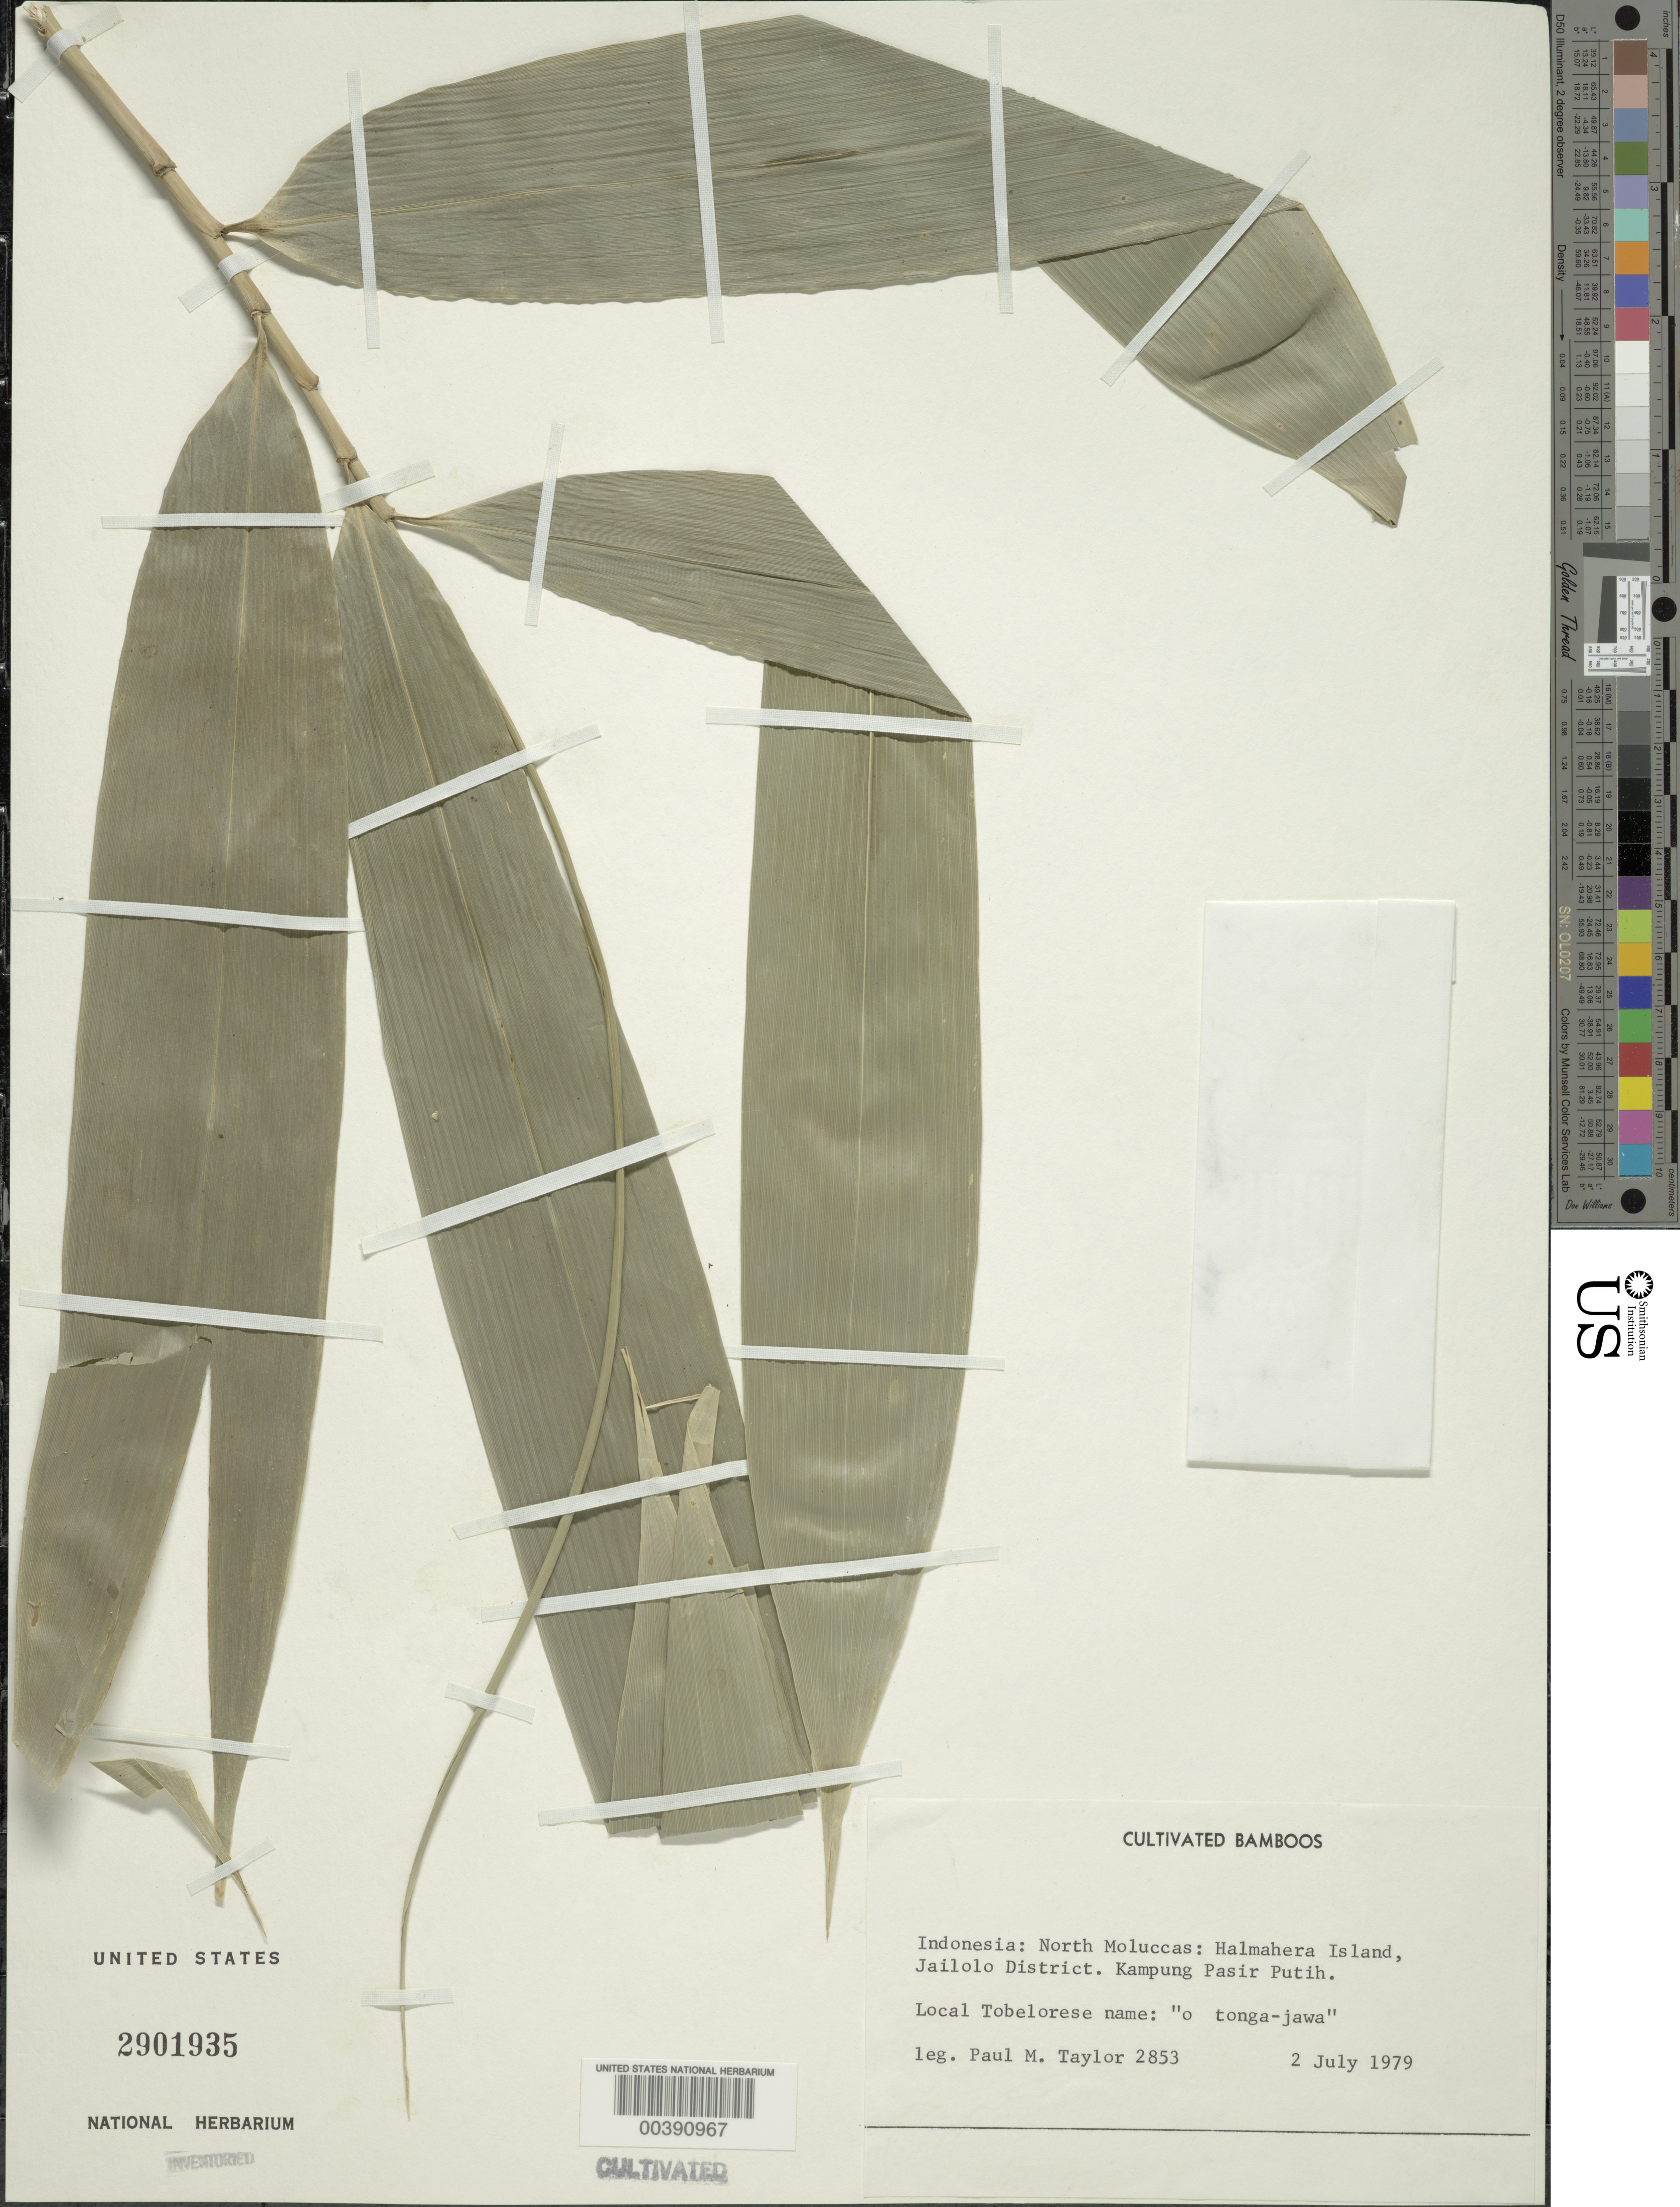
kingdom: Plantae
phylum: Tracheophyta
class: Liliopsida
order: Poales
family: Poaceae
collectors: P. M. Taylor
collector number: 2853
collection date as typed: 02 Jul 1979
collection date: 1979-07-02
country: Indonesia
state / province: Maluku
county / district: Maluku Utara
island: Halmahera Island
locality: Halmahera I., Jailolo, Kampung Pasir Putih [Moluccas]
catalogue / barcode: US 2901935